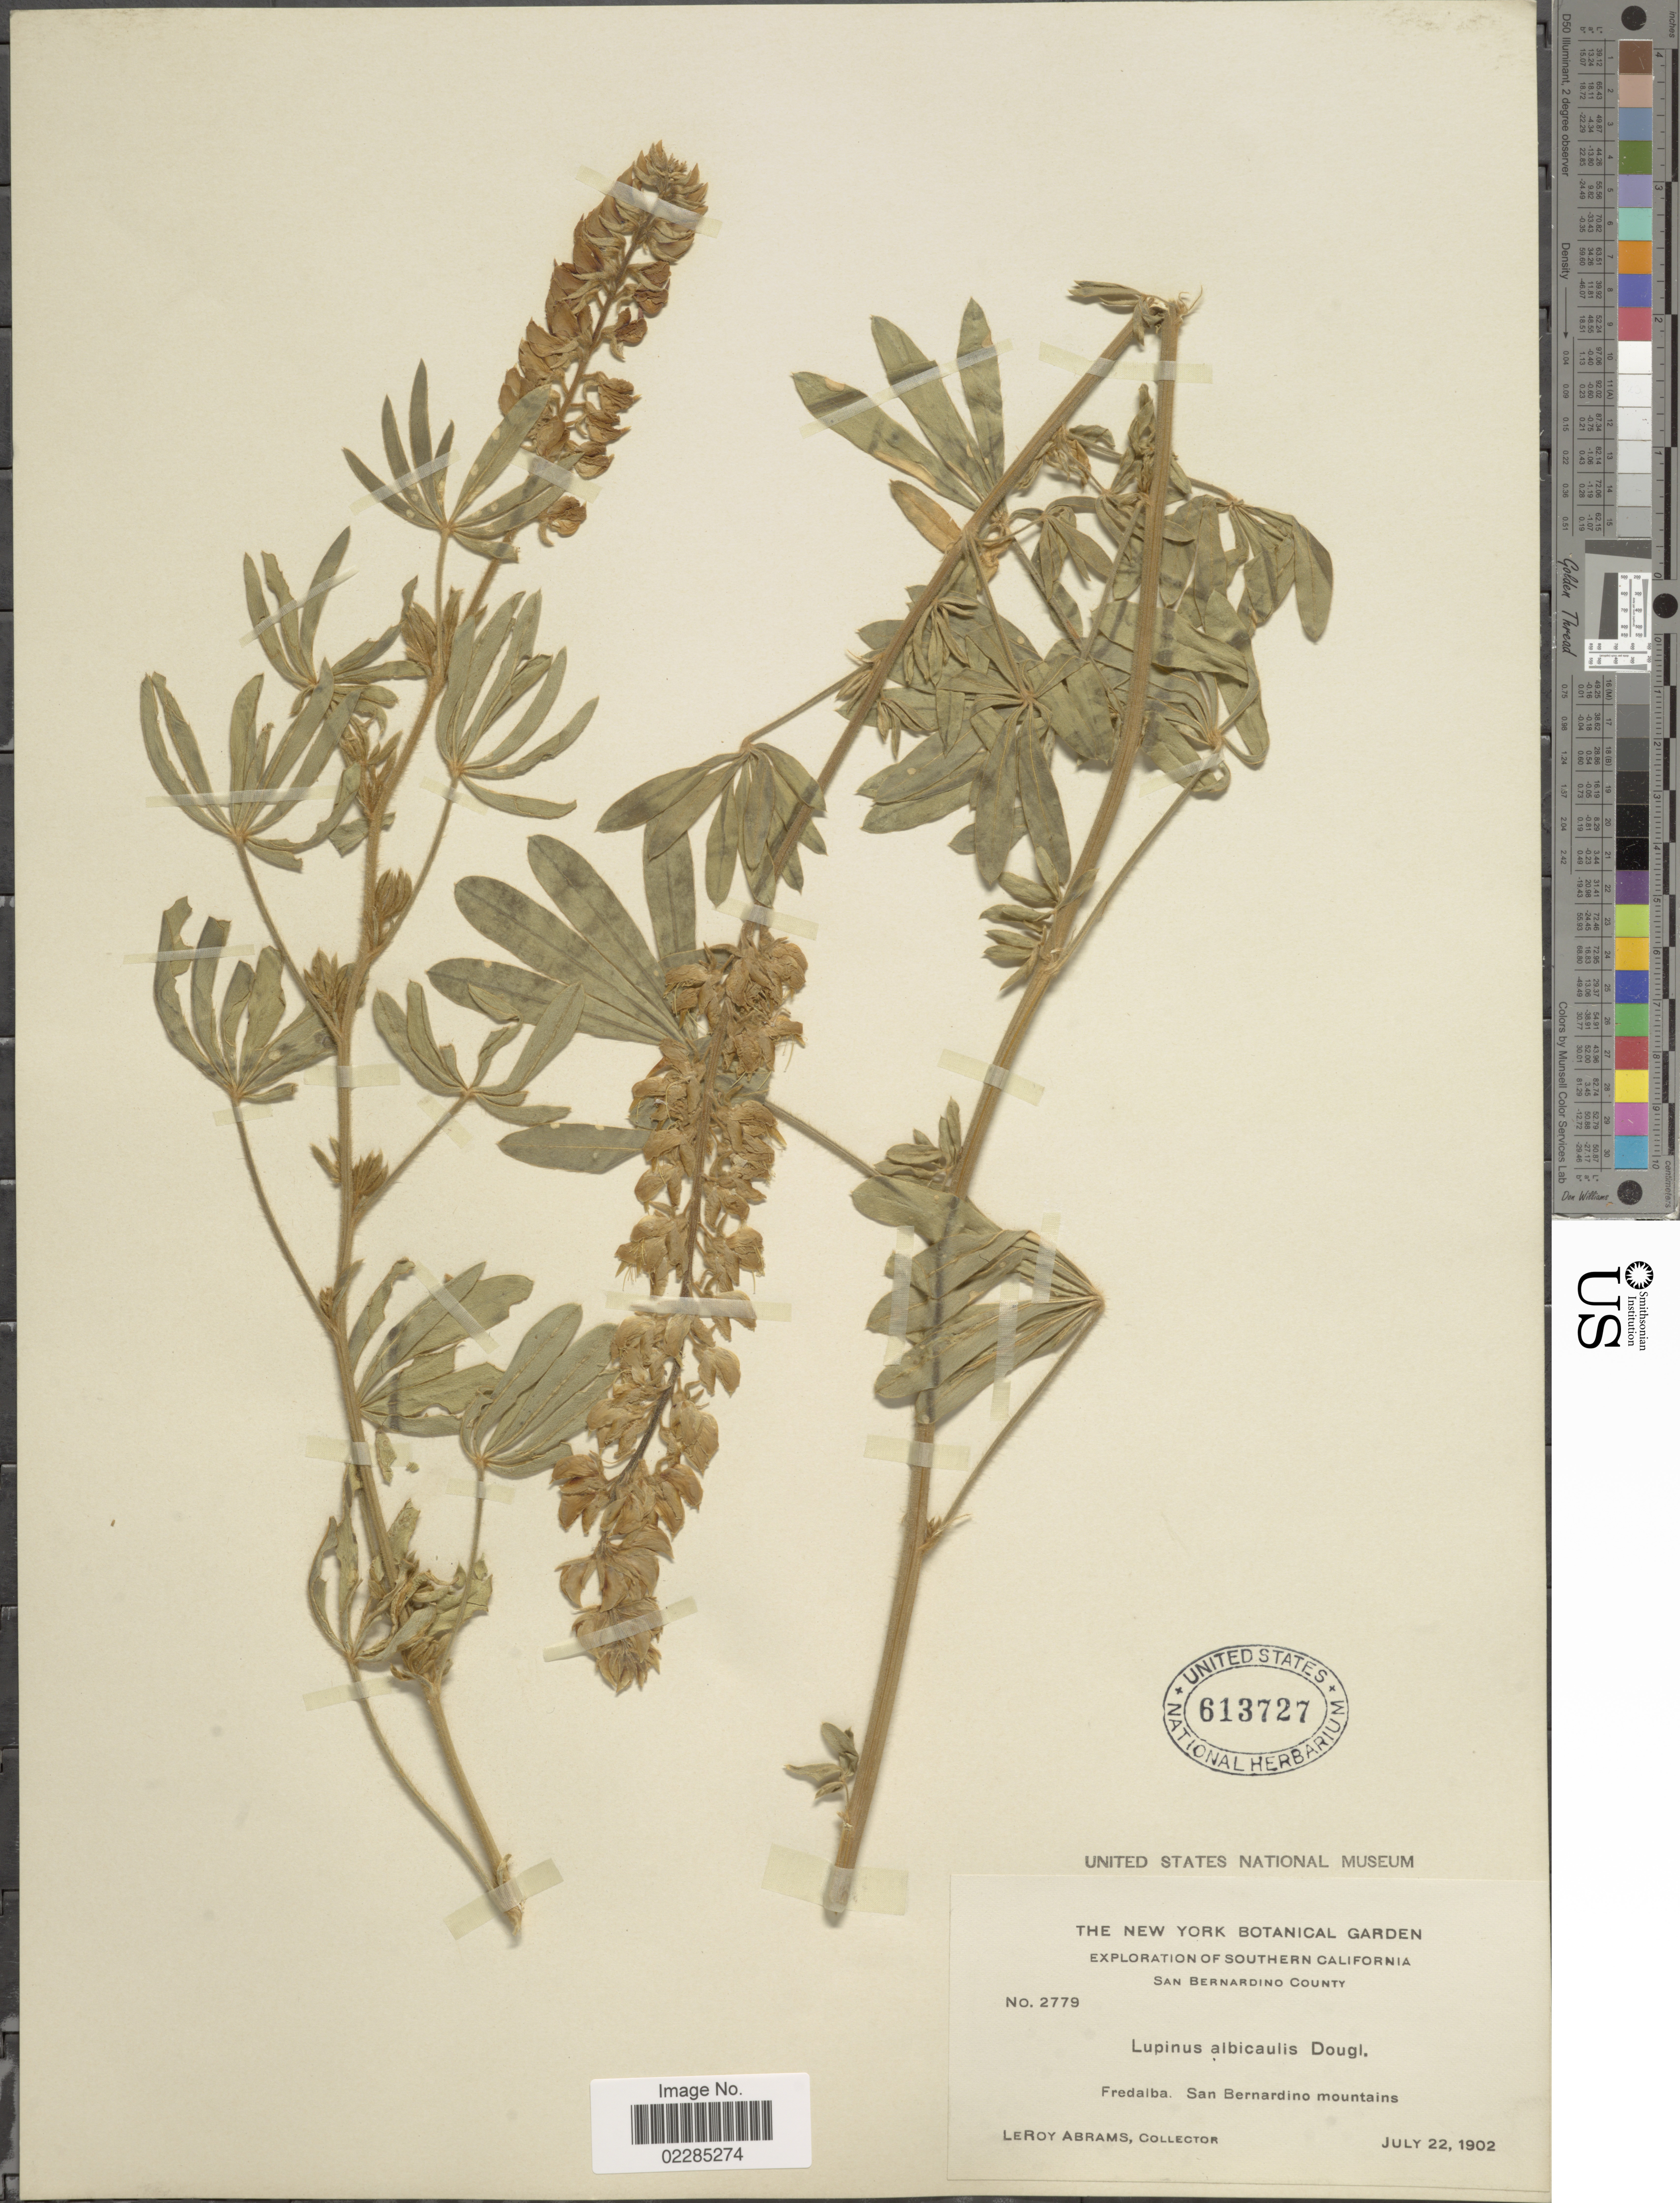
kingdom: Plantae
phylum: Tracheophyta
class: Magnoliopsida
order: Fabales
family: Fabaceae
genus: Lupinus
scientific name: Lupinus formosus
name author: Greene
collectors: L. Abrams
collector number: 2779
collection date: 1902-07-22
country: United States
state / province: California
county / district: San Bernardino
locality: Southern California, San Bernardino County, Freda;ba. San Bernardino Mountains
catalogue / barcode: US 613727